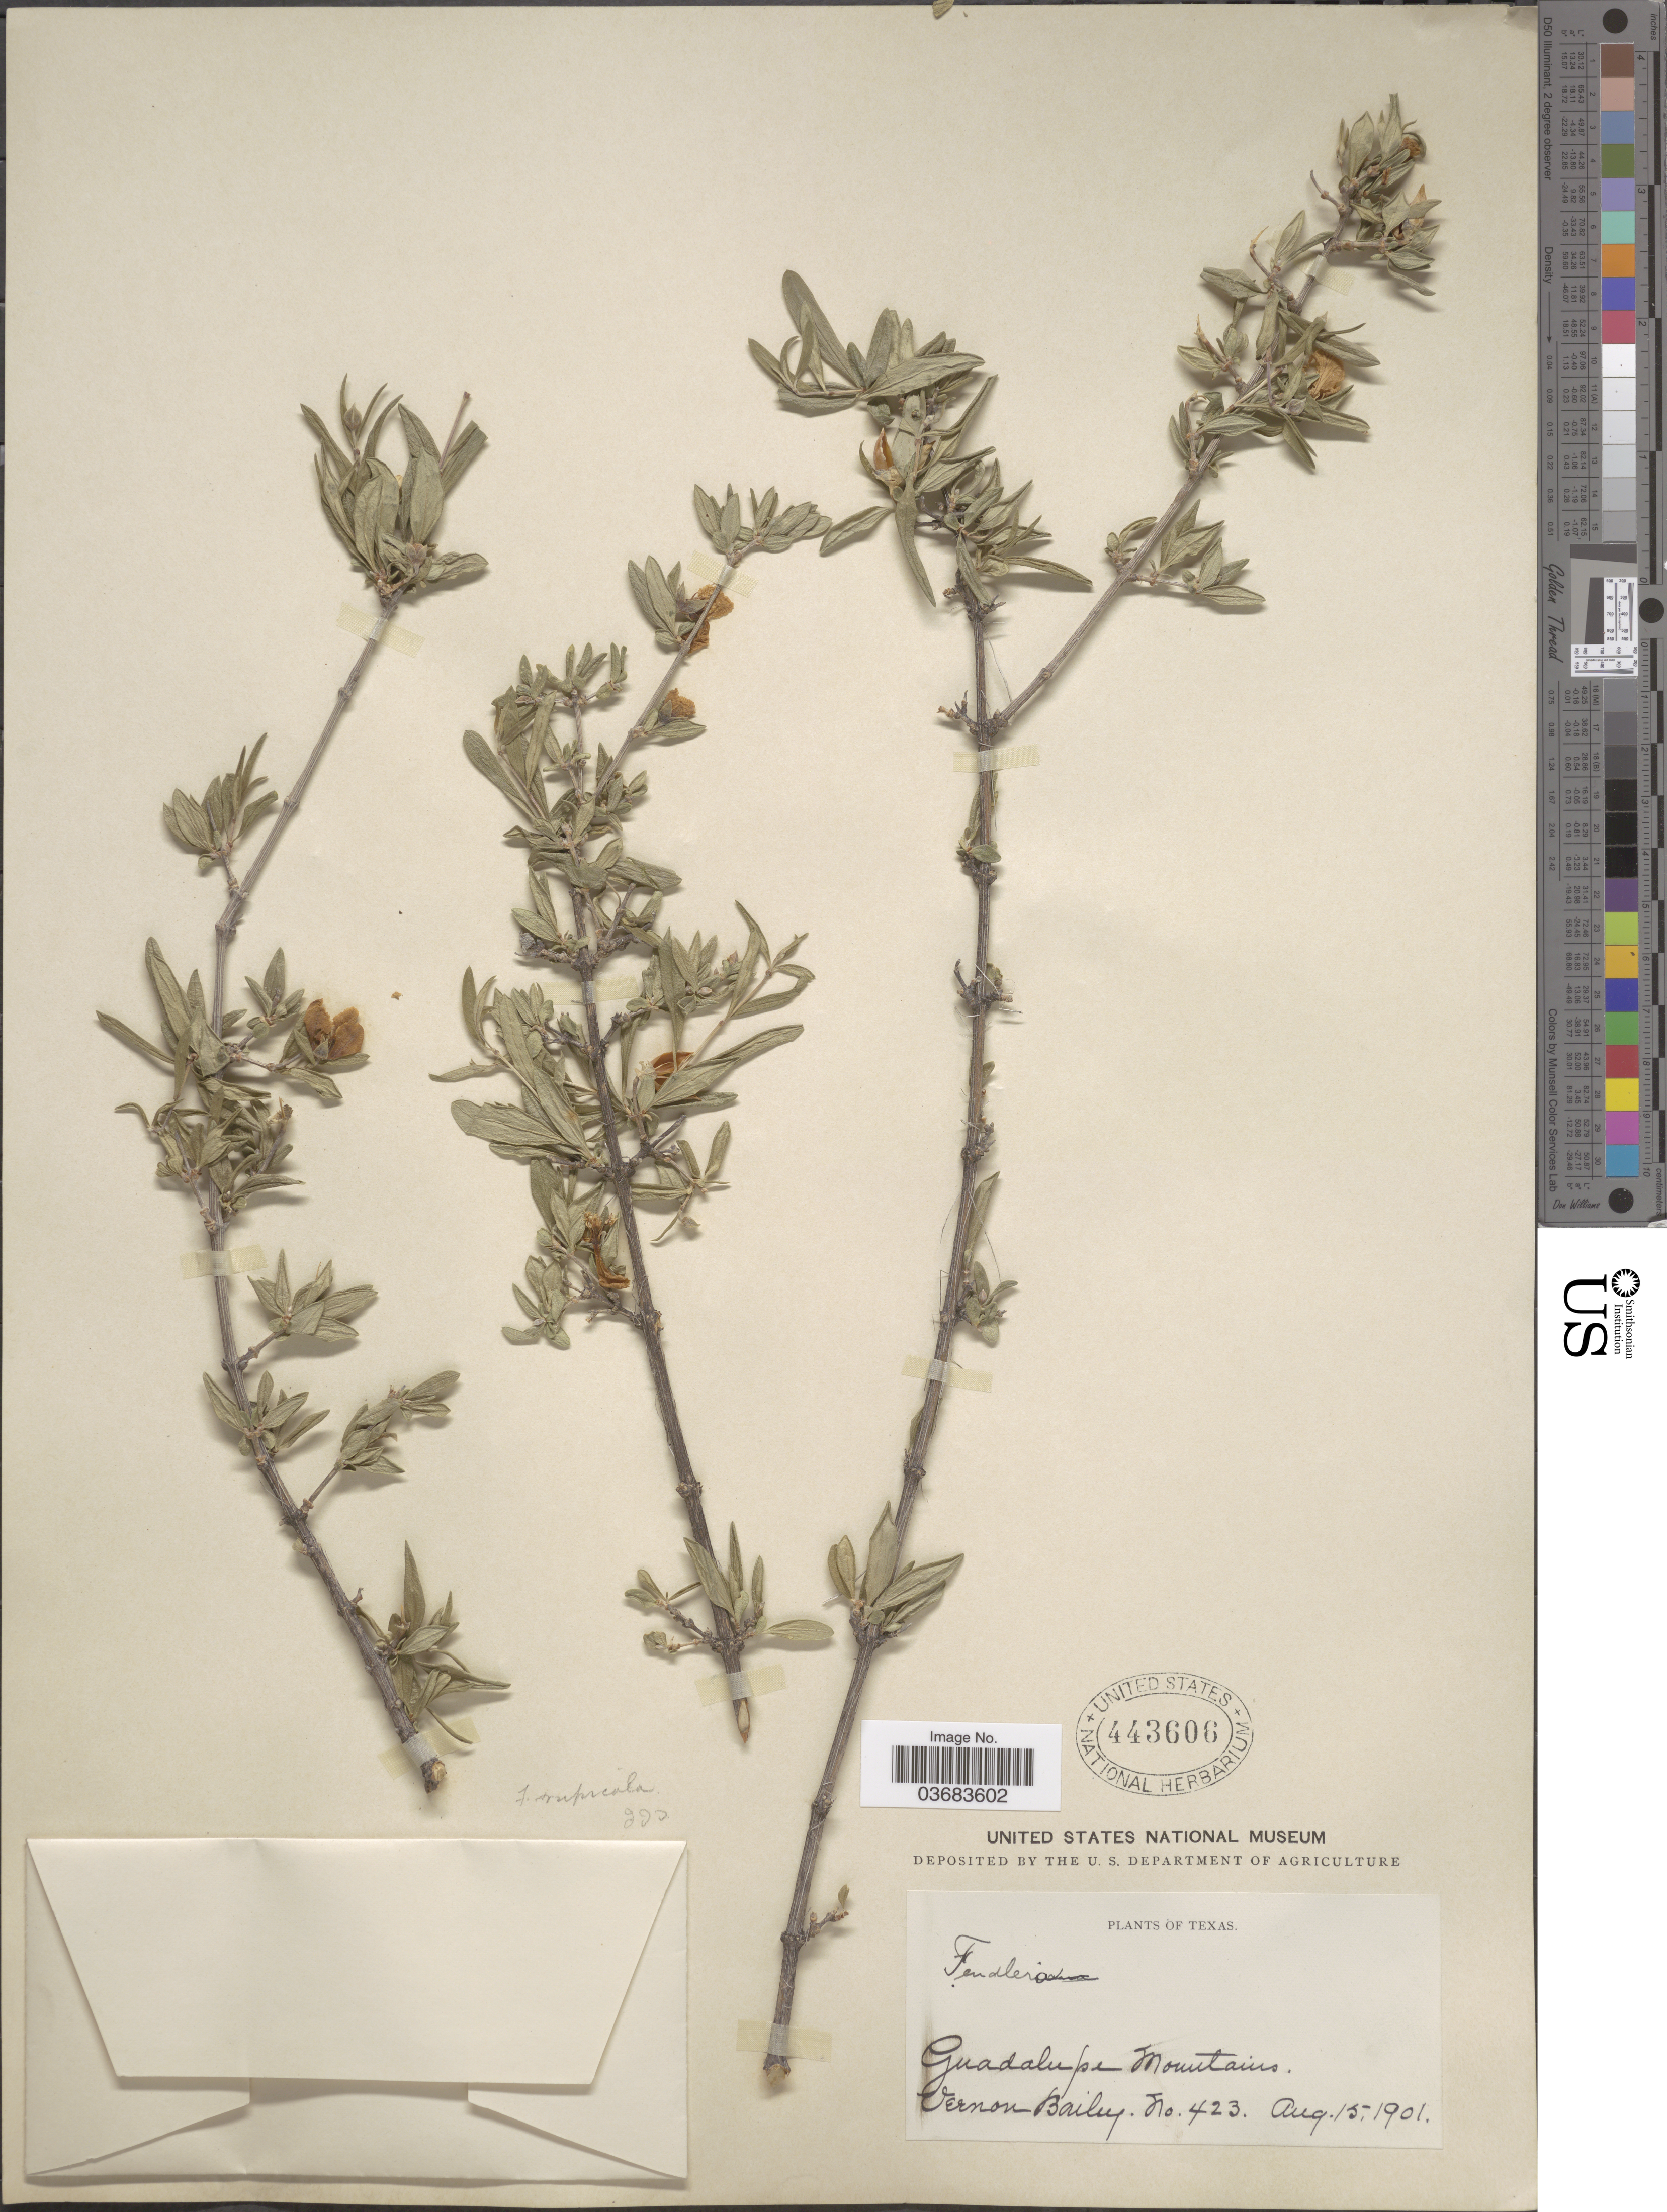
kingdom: Plantae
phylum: Tracheophyta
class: Magnoliopsida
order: Cornales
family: Hydrangeaceae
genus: Fendlera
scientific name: Fendlera rupicola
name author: Englem. & A. Gray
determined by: Strong, Mark T., (BOT), Smithsonian Institution - National Museum of Natural History (UNITED STATES)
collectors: V. O. Bailey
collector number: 423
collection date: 1901-08-15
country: United States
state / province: Texas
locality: Guadalupe Mountains.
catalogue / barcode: US 443606